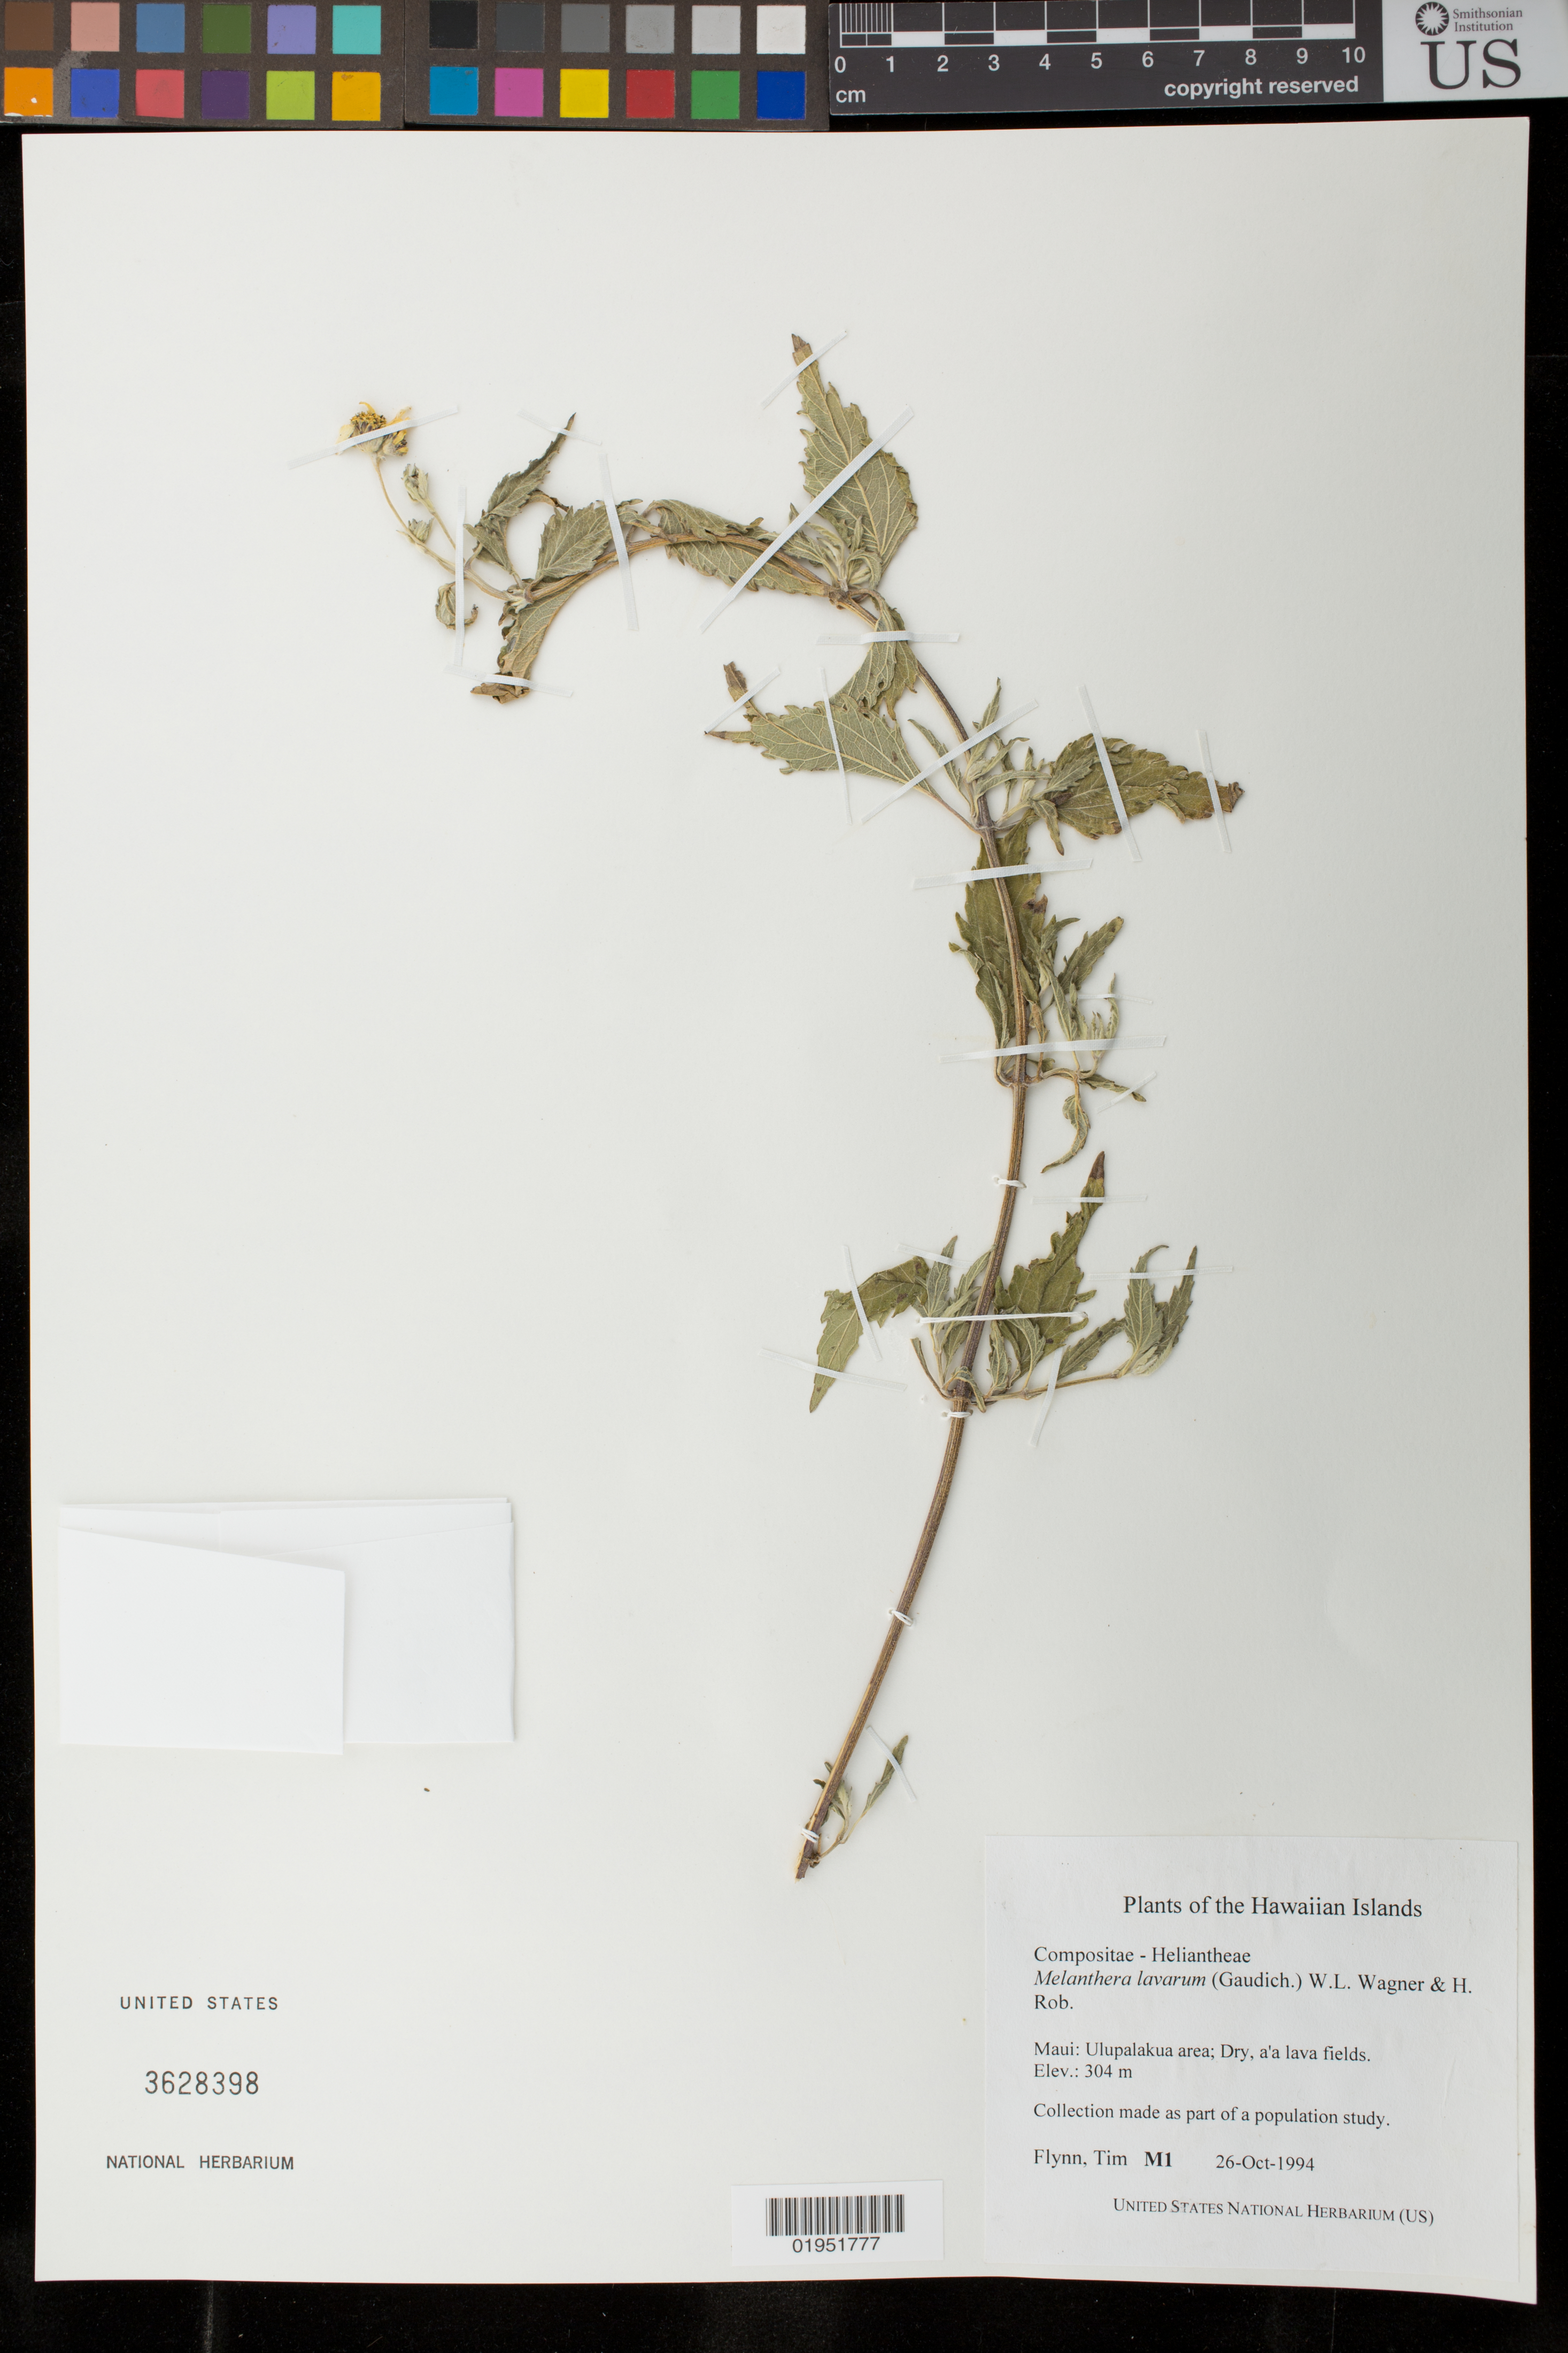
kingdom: Plantae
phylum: Tracheophyta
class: Magnoliopsida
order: Asterales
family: Asteraceae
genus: Wollastonia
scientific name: Wollastonia lavarum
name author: (Gaudich.) Orchard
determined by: Wagner, W. L., (BOT), Smithsonian Institution - National Museum of Natural History (UNITED STATES)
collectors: T. Flynn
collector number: M1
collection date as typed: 26 Oct 1994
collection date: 1994-10-26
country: United States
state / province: Hawaii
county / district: Maui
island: Maui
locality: Ulupalakua area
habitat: Dry, a'a lava fields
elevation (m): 304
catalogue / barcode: US 3628398